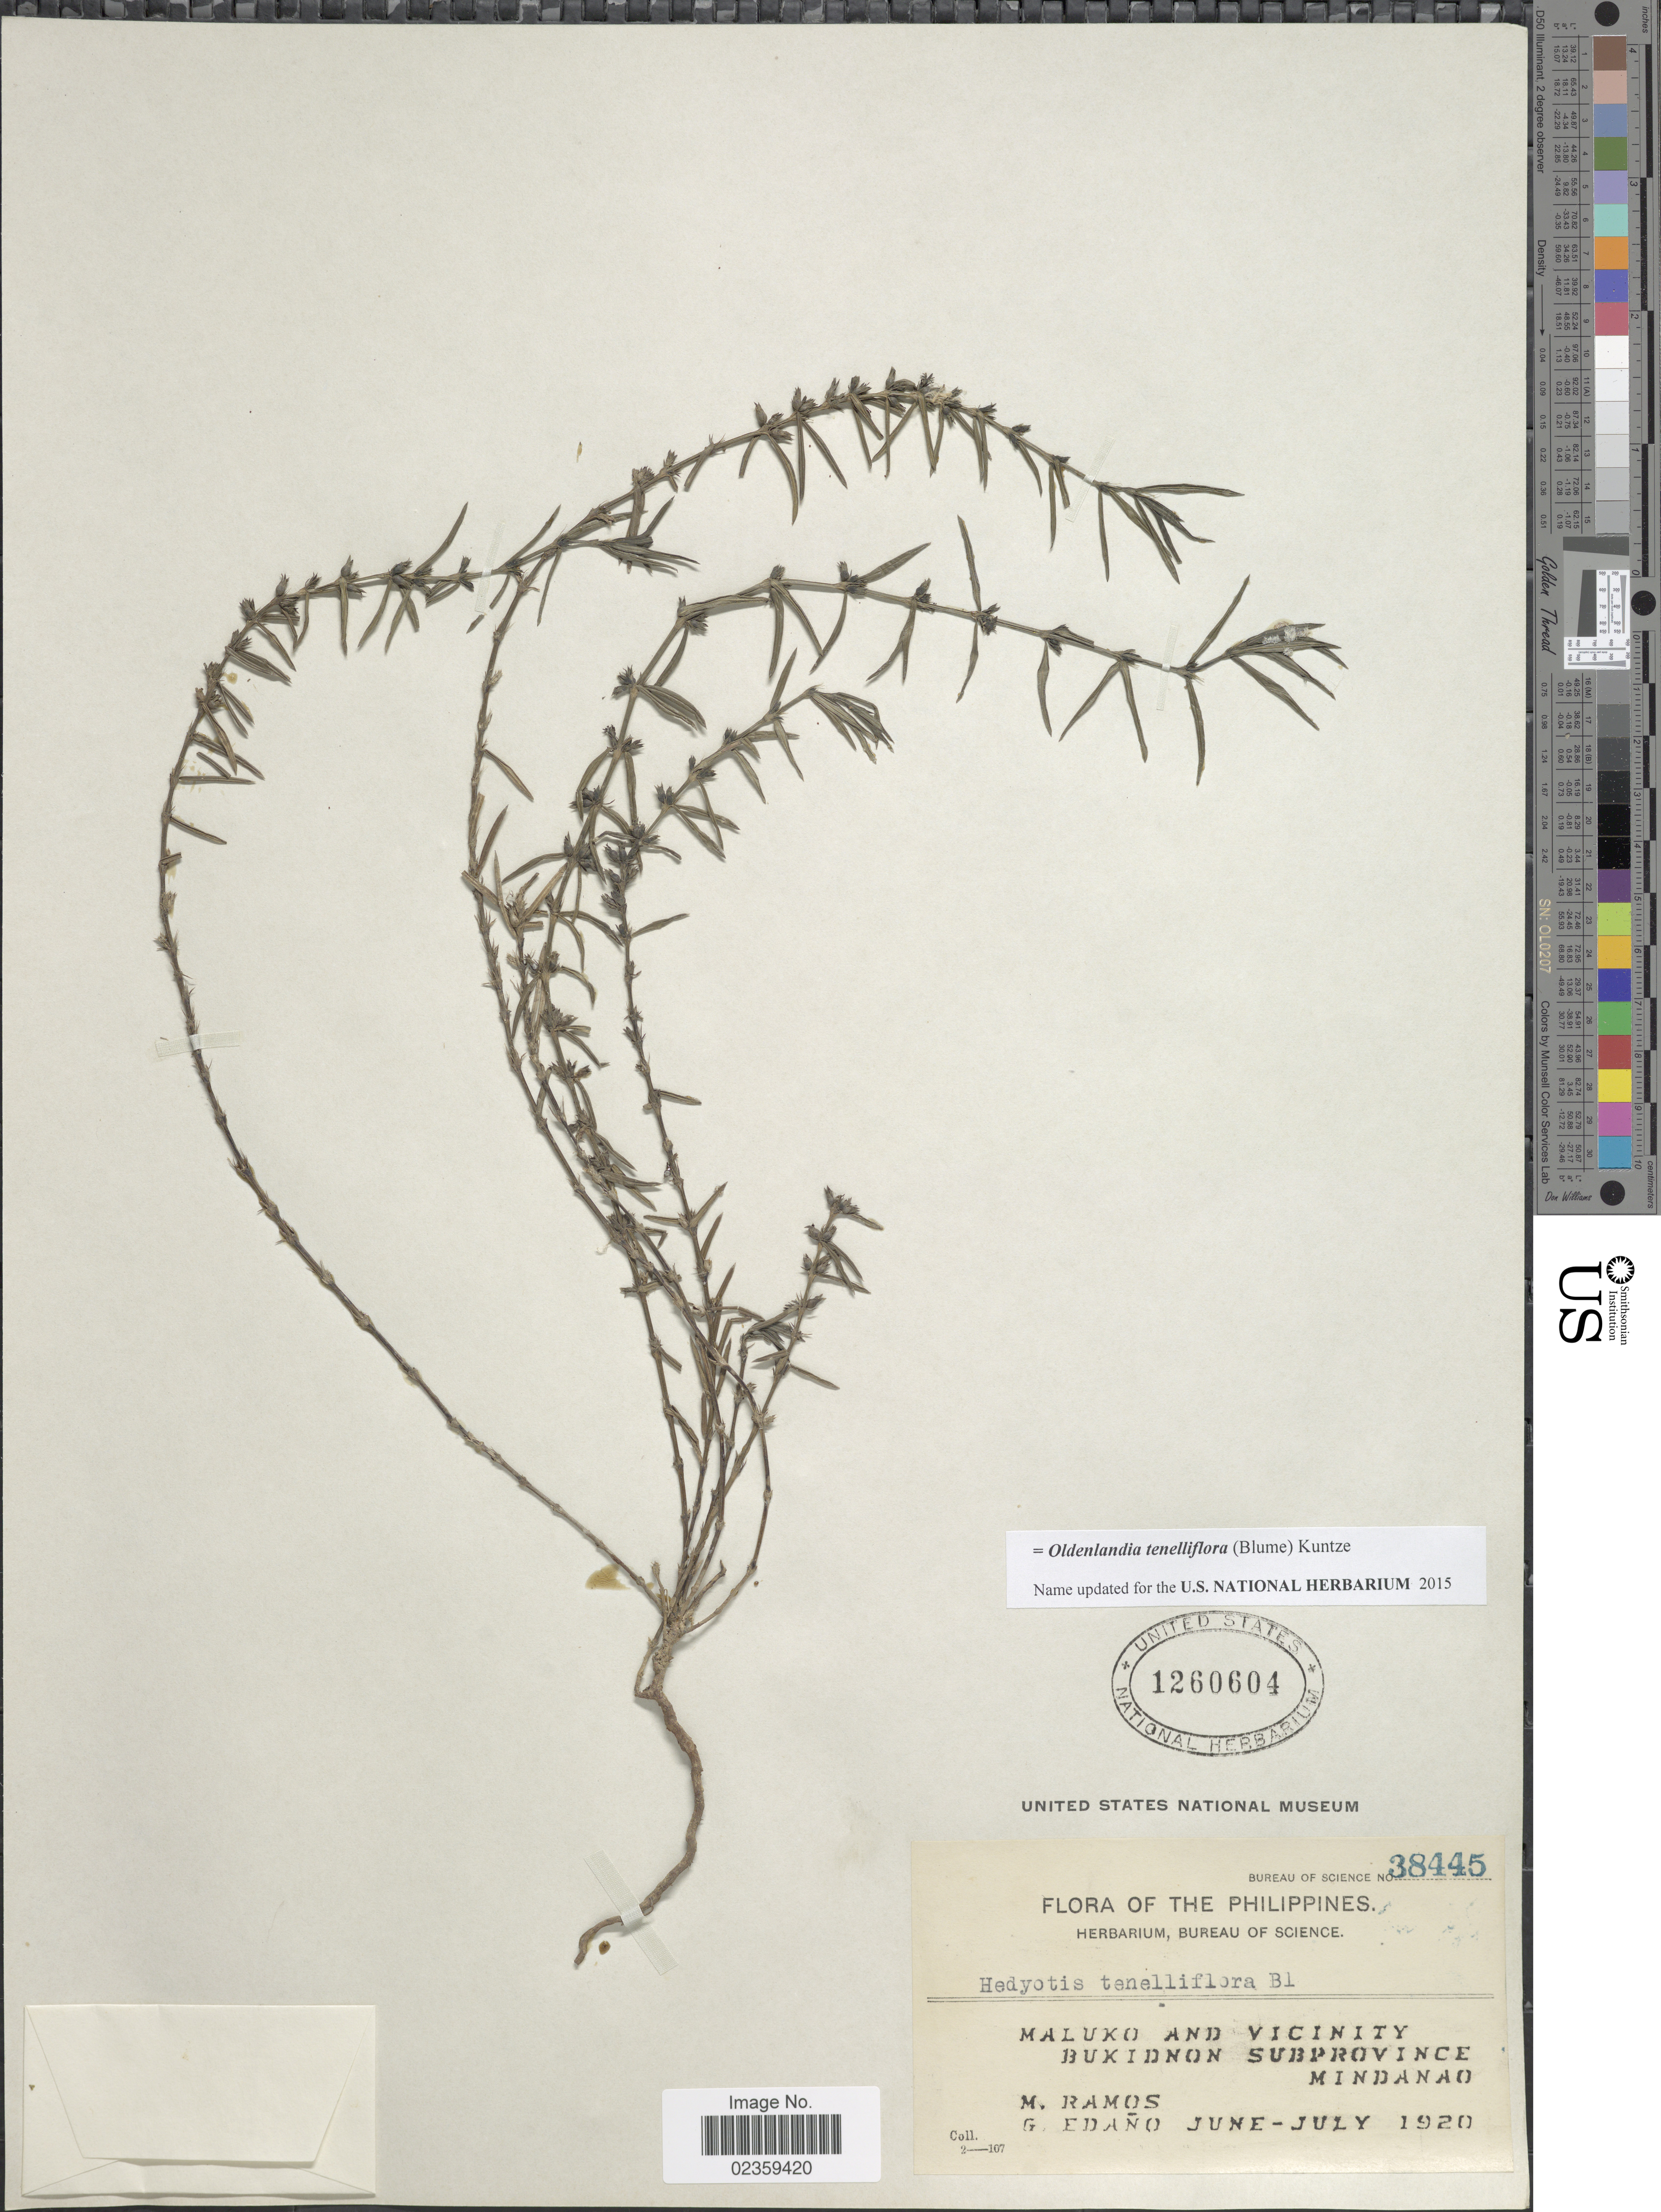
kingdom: Plantae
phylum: Tracheophyta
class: Magnoliopsida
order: Gentianales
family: Rubiaceae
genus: Oldenlandia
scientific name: Oldenlandia tenelliflora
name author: (Blume) Kuntze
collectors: M. Ramos & G. Edaño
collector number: Bureau of Science 38445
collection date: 1920-06/1920-07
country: Philippines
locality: Maluko and Vicinity. Bukidnon Subprovince. Mindanao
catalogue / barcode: US 1260604